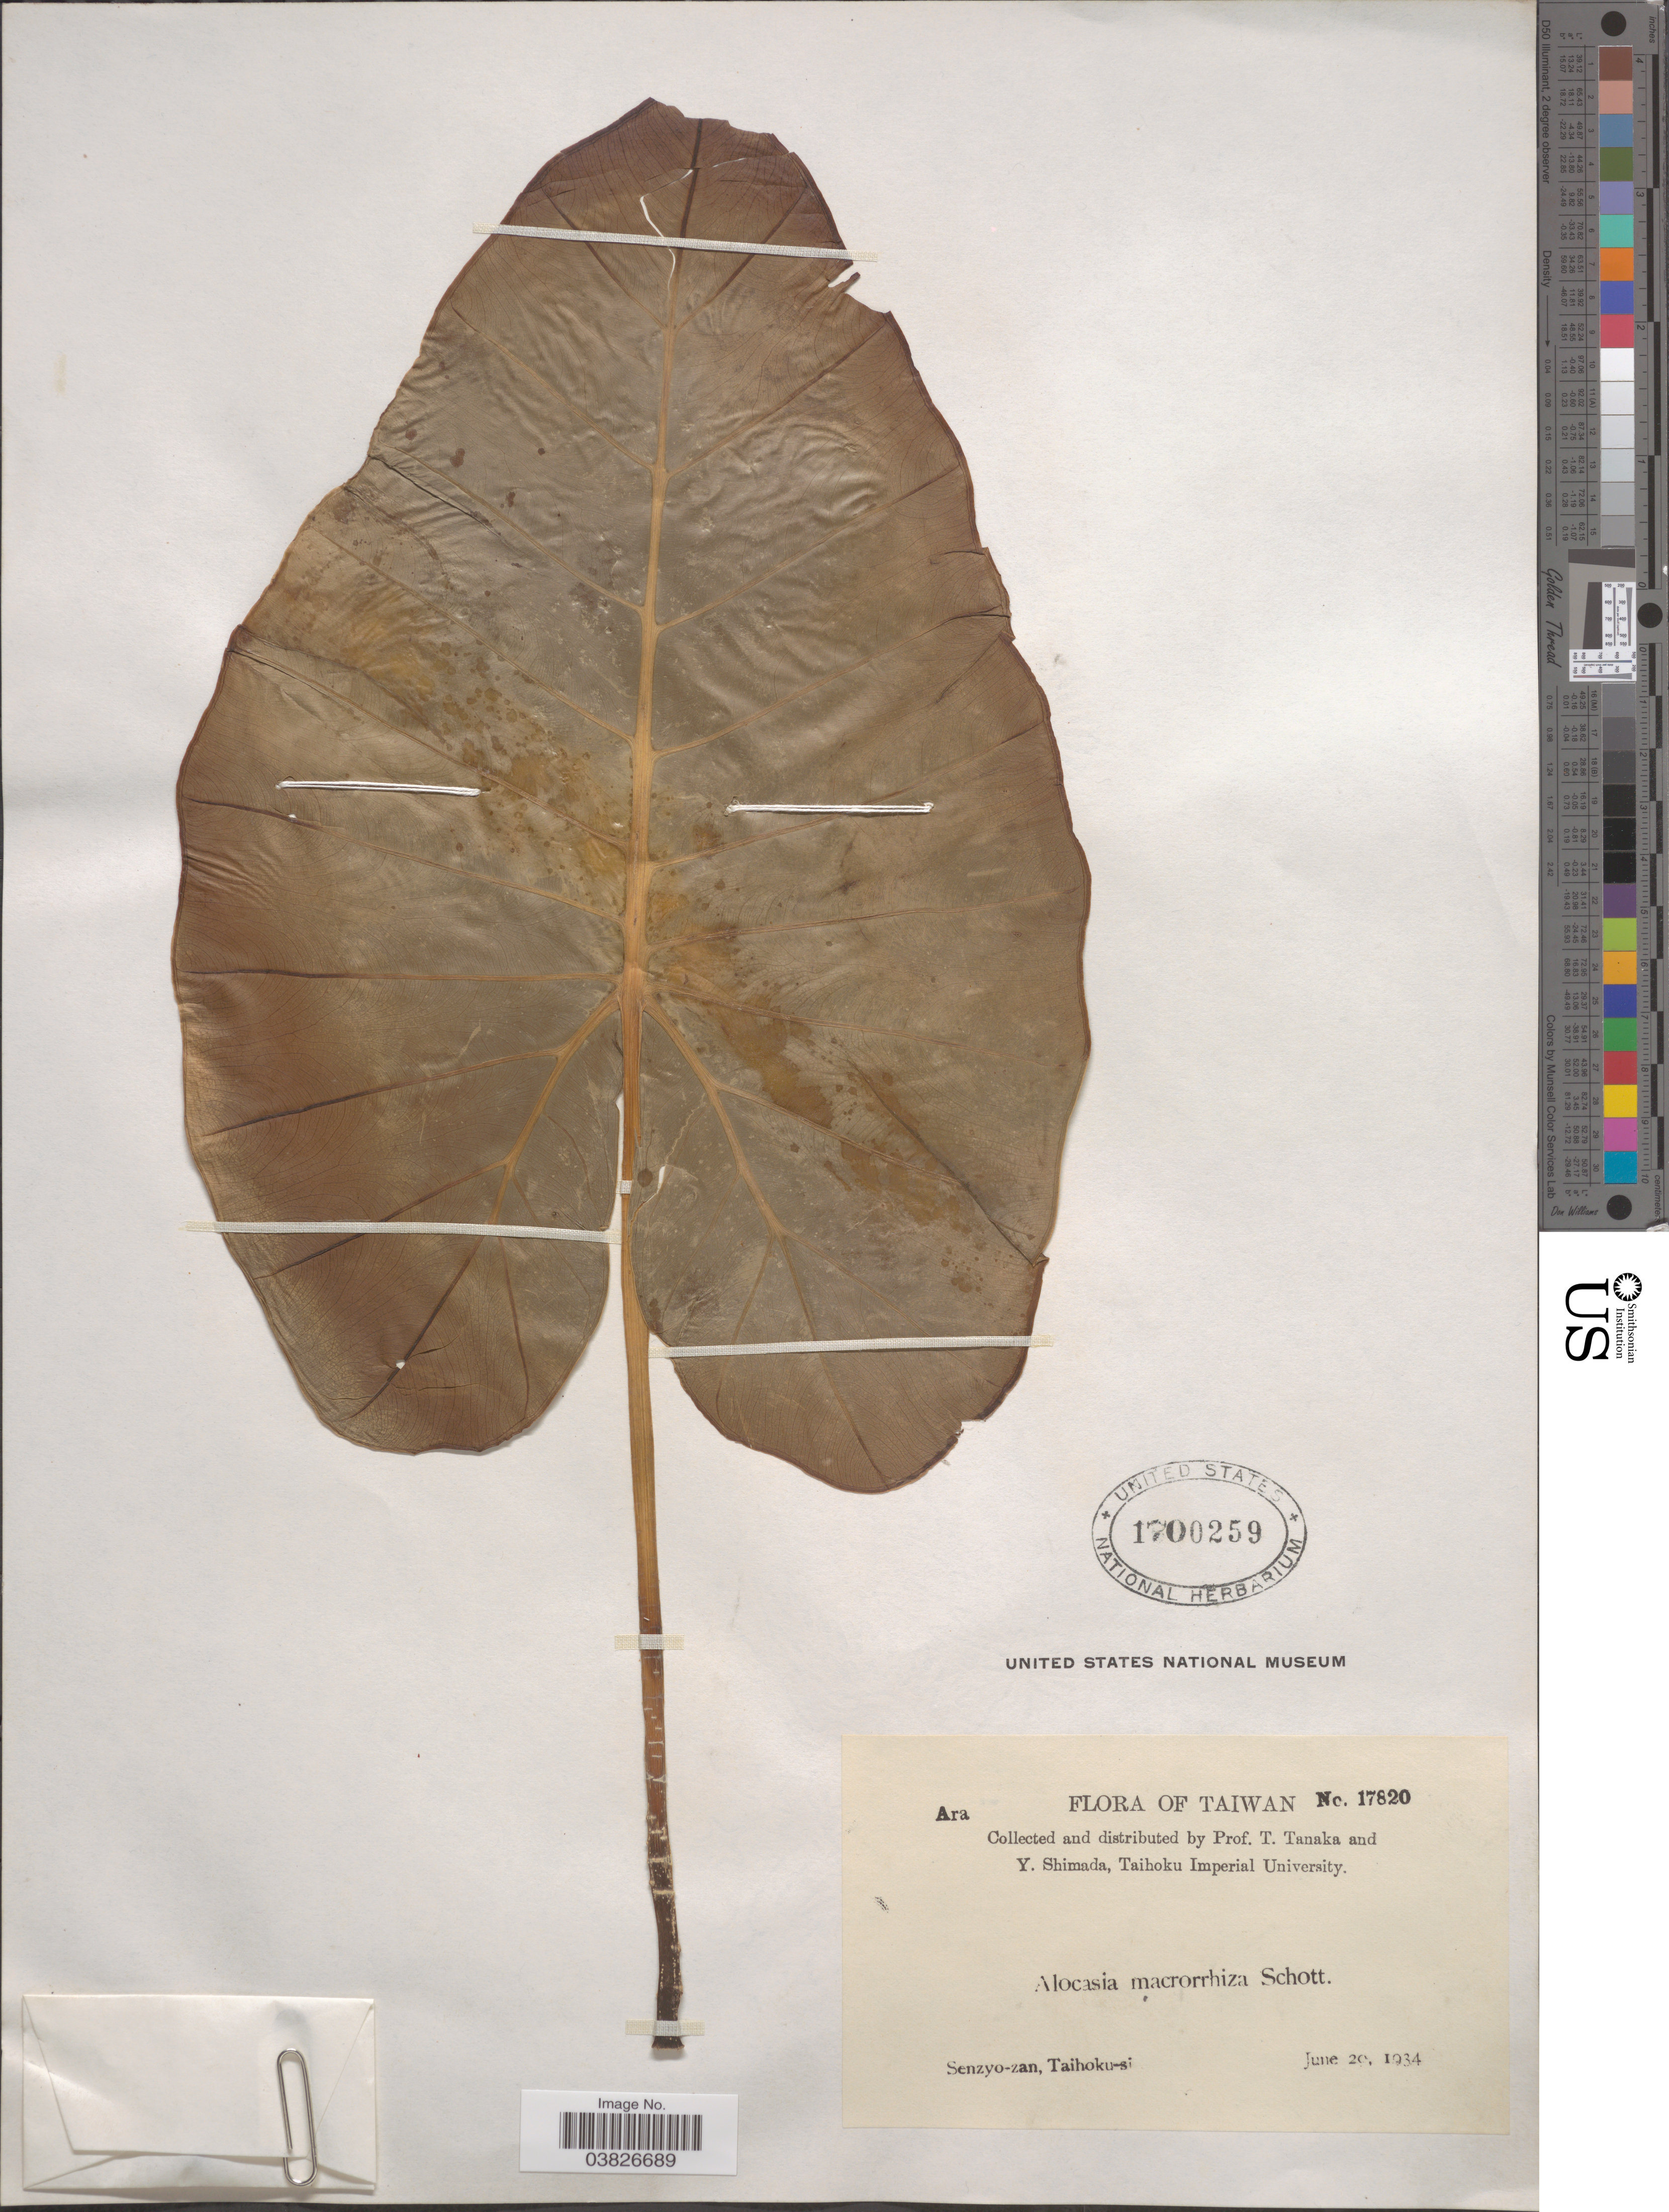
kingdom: Plantae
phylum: Tracheophyta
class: Liliopsida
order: Alismatales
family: Araceae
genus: Alocasia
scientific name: Alocasia odora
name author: (Roxb. ex Lodd. et al.) Spach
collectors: T. Tanaka & Y. Shimada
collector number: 17820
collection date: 1934-06-20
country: Taiwan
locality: Senzyo-zan, Taihoku-si.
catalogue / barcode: US 1700259